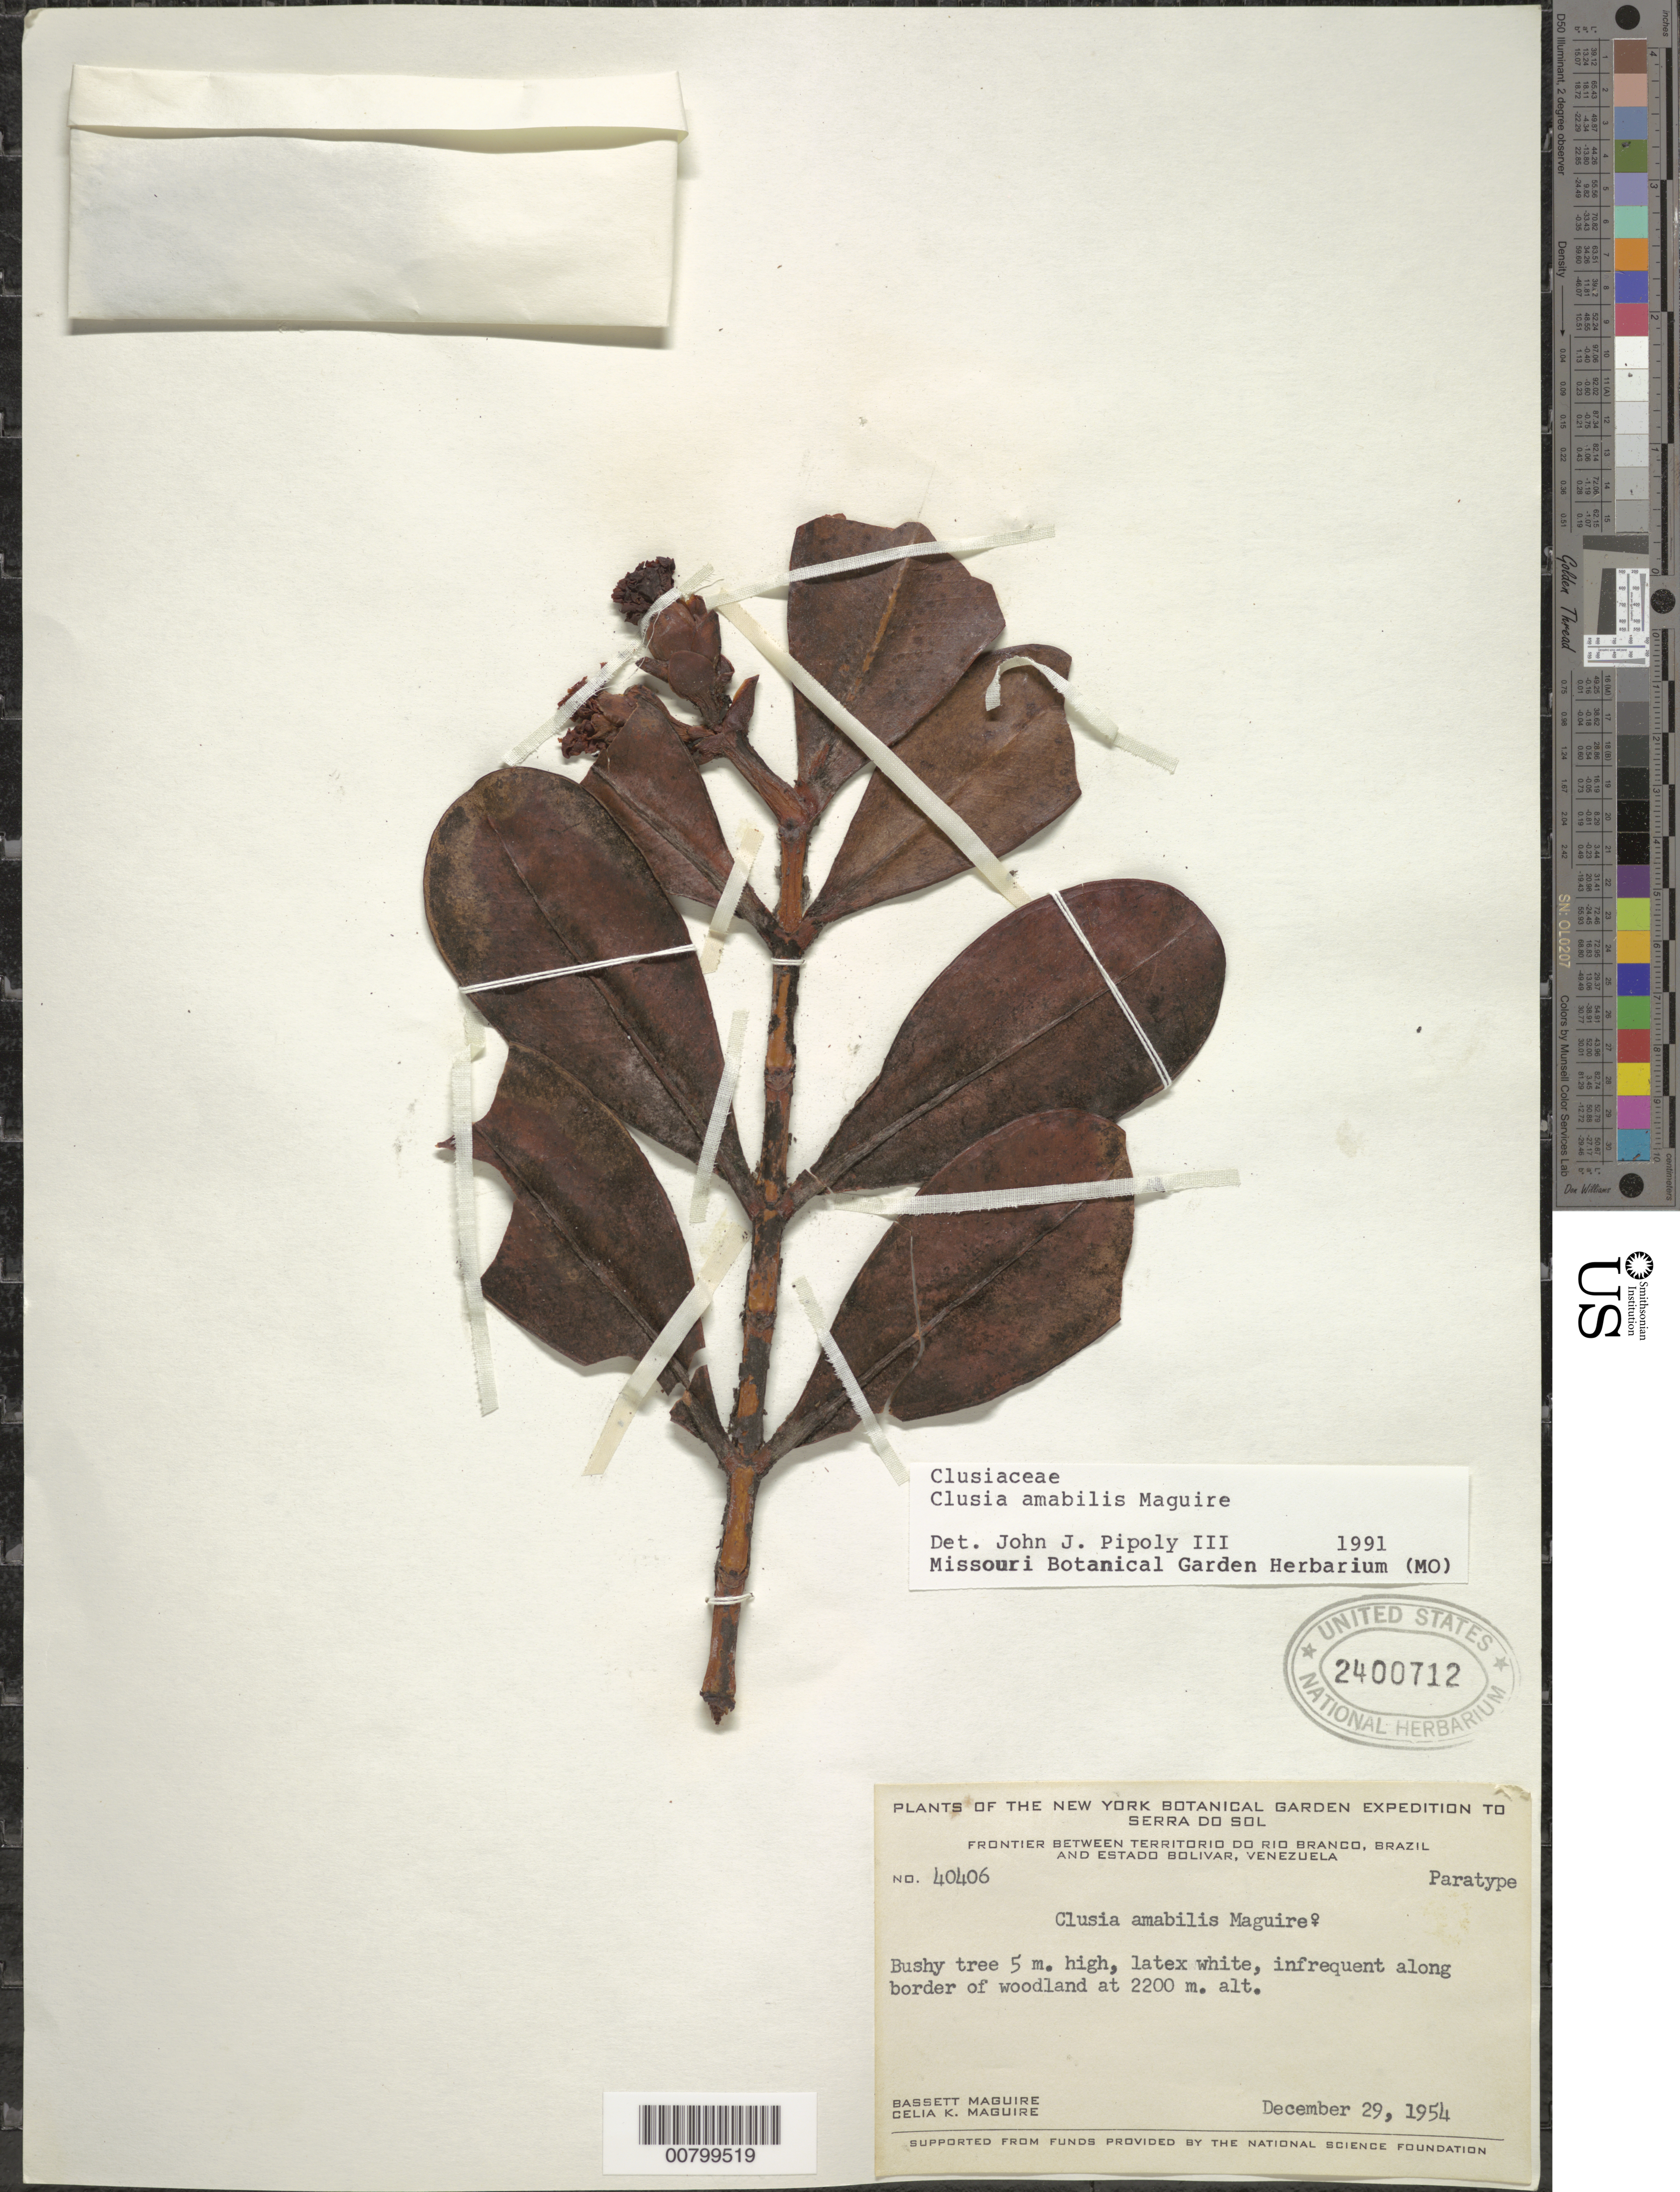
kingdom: Plantae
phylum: Tracheophyta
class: Magnoliopsida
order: Malpighiales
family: Clusiaceae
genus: Clusia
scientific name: Clusia amabilis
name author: Maguire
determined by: Pipoly, J. J., III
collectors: B. Maguire & C. K. Maguire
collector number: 40406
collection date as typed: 29-Dec-54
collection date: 1954-12-29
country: Venezuela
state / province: Bolívar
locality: Serra do Sol, frontier betw. TerRiver do Río Branco, Brazil & Bolívar, Venezuela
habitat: Border of woodland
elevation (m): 2200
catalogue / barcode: US 2400712